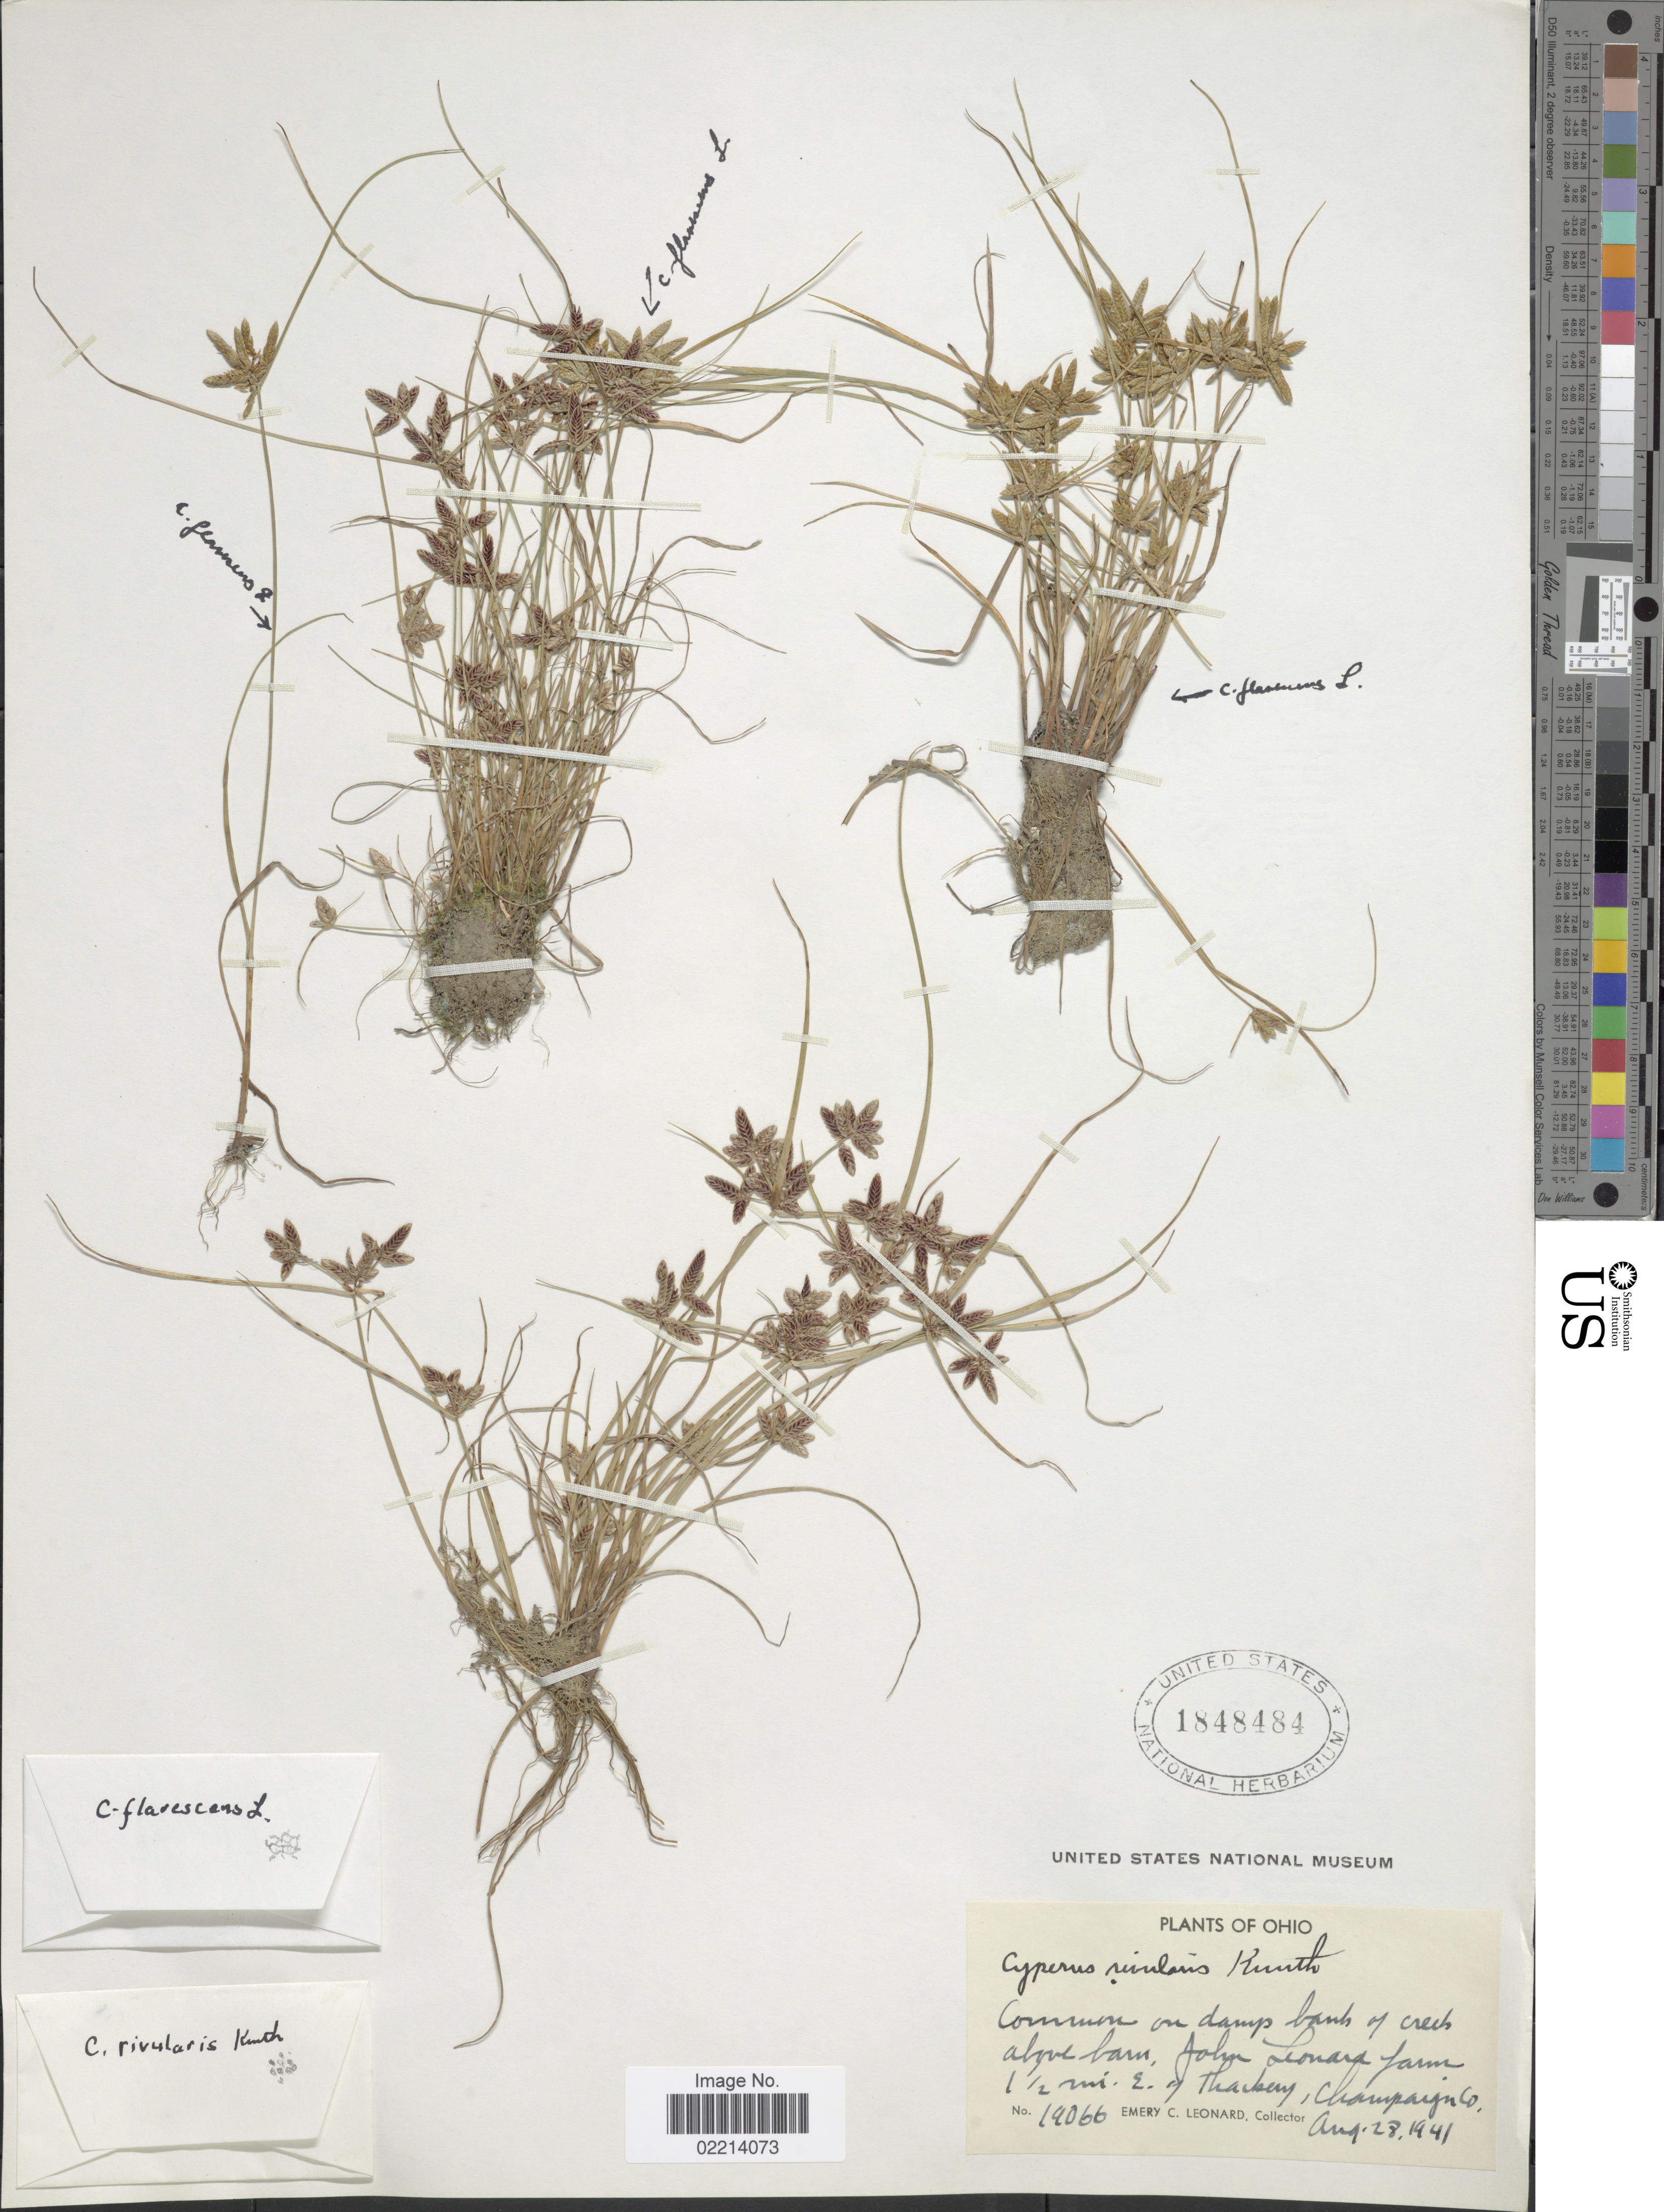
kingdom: Plantae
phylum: Tracheophyta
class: Liliopsida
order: Poales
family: Cyperaceae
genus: Cyperus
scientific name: Cyperus bipartitus Torr.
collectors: E. C. Leonard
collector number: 19066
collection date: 1941-08-28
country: United States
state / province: Ohio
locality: Common on damp banks of creek above barn. John Leonard farm 1½ mi. E. of Thackery, Champaign Co.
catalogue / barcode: US 1848484